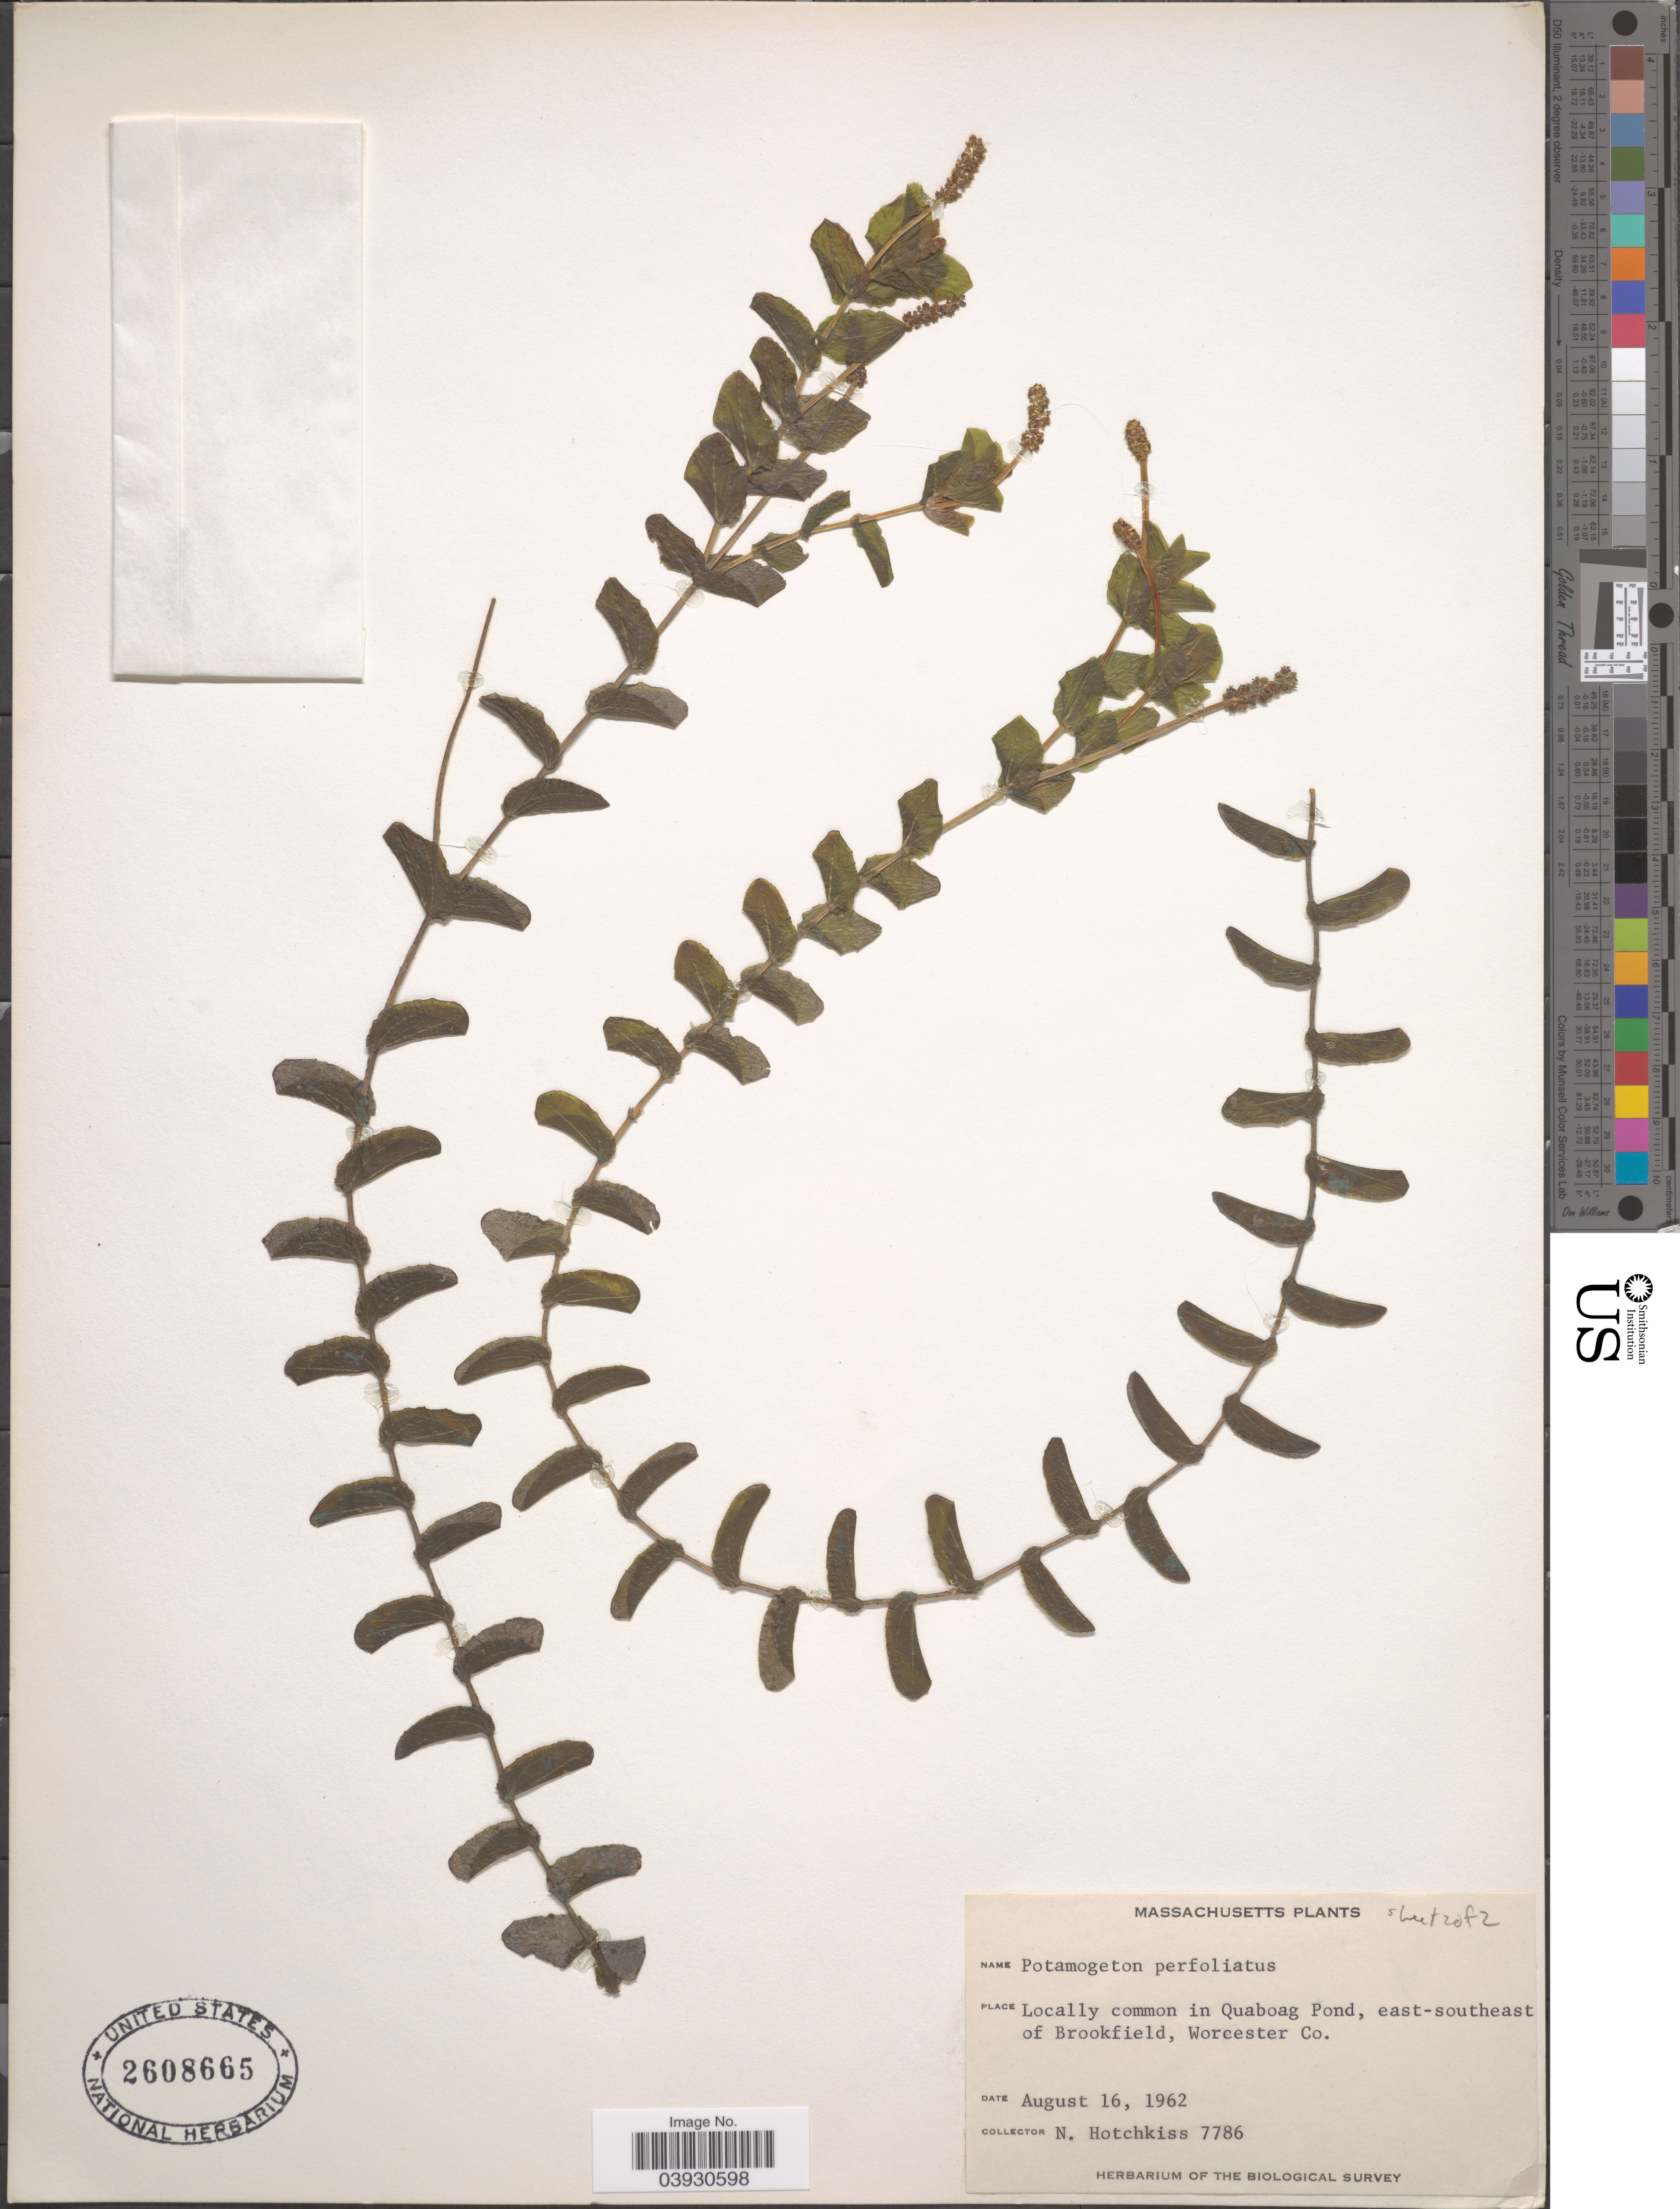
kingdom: Plantae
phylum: Tracheophyta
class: Liliopsida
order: Alismatales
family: Potamogetonaceae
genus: Potamogeton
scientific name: Potamogeton perfoliatus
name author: L.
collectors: N. Hotchkiss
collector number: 7786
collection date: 1962-08-16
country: United States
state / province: Massachusetts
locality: In Quaboag Pond, east-southeast of Brookfield, Worcester Co.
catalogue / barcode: US 2608665